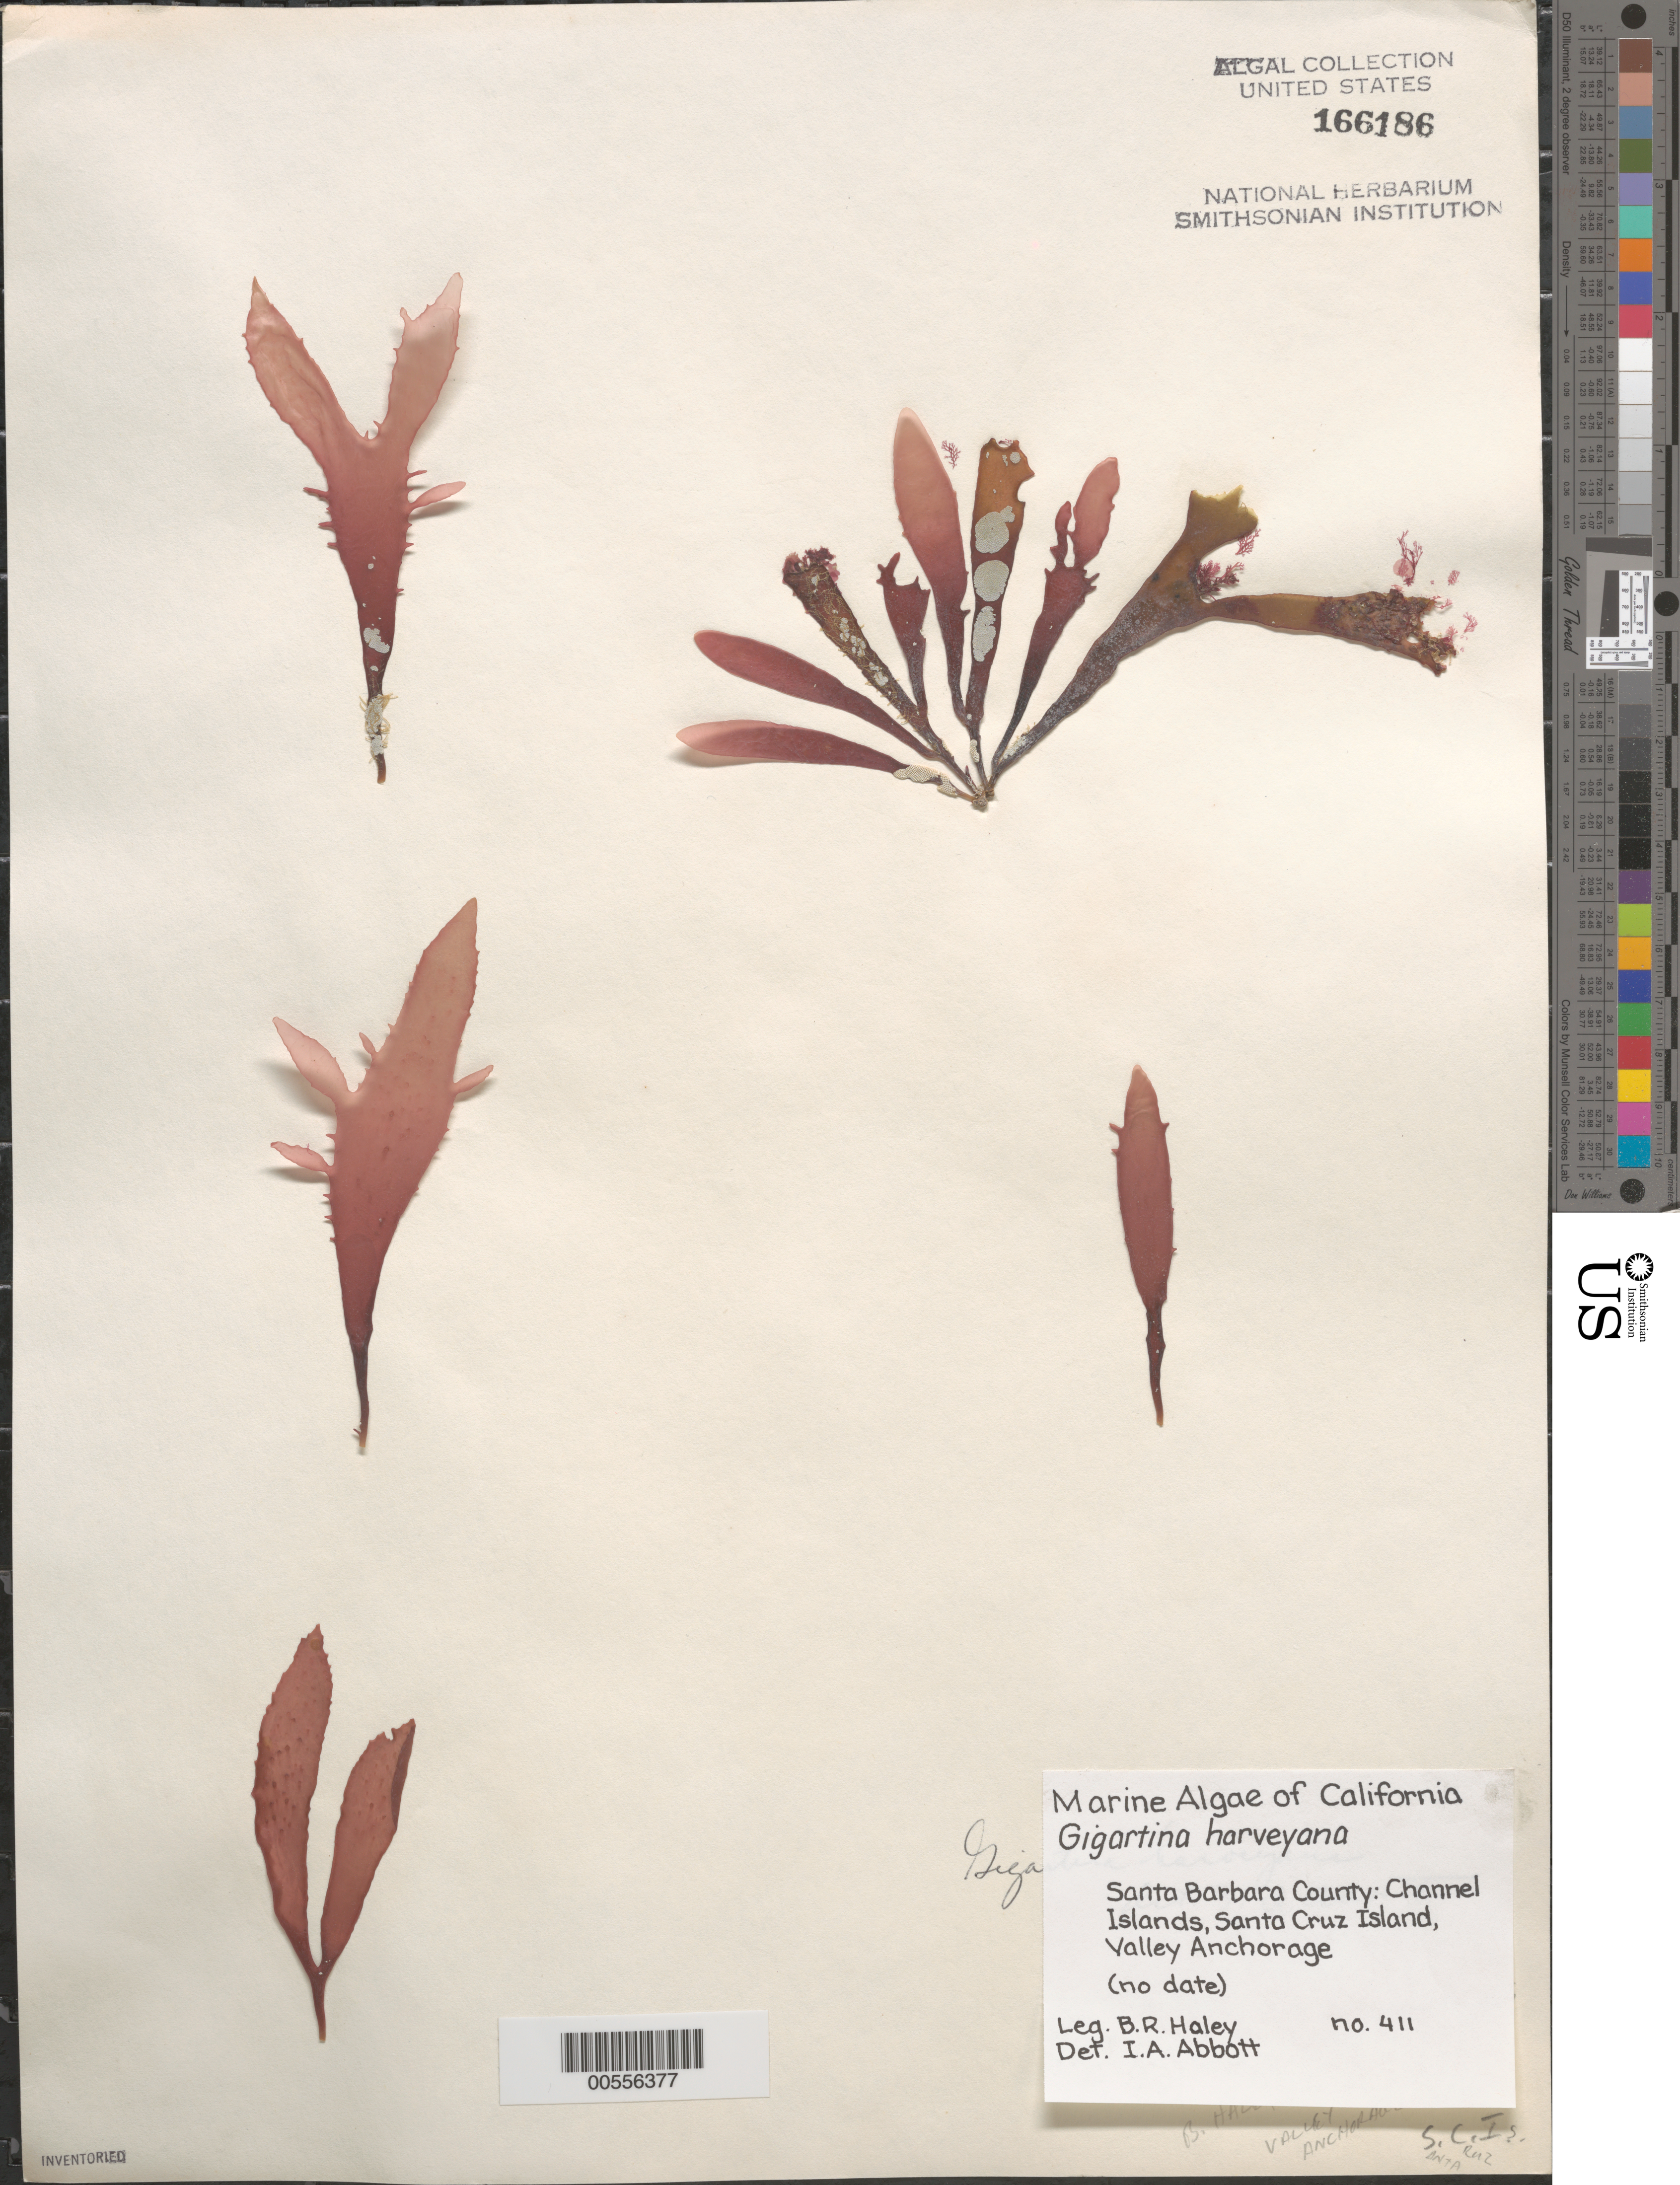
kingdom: Plantae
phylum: Rhodophyta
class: Florideophyceae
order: Gigartinales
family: Gigartinaceae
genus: Chondracanthus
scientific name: Chondracanthus harveyanus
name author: (Kütz.) Guiry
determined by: Algae name updating Project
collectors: B. Haley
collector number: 411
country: United States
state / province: California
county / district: Santa Barbara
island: Santa Cruz Island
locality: Valley Anchorage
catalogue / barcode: US 166186